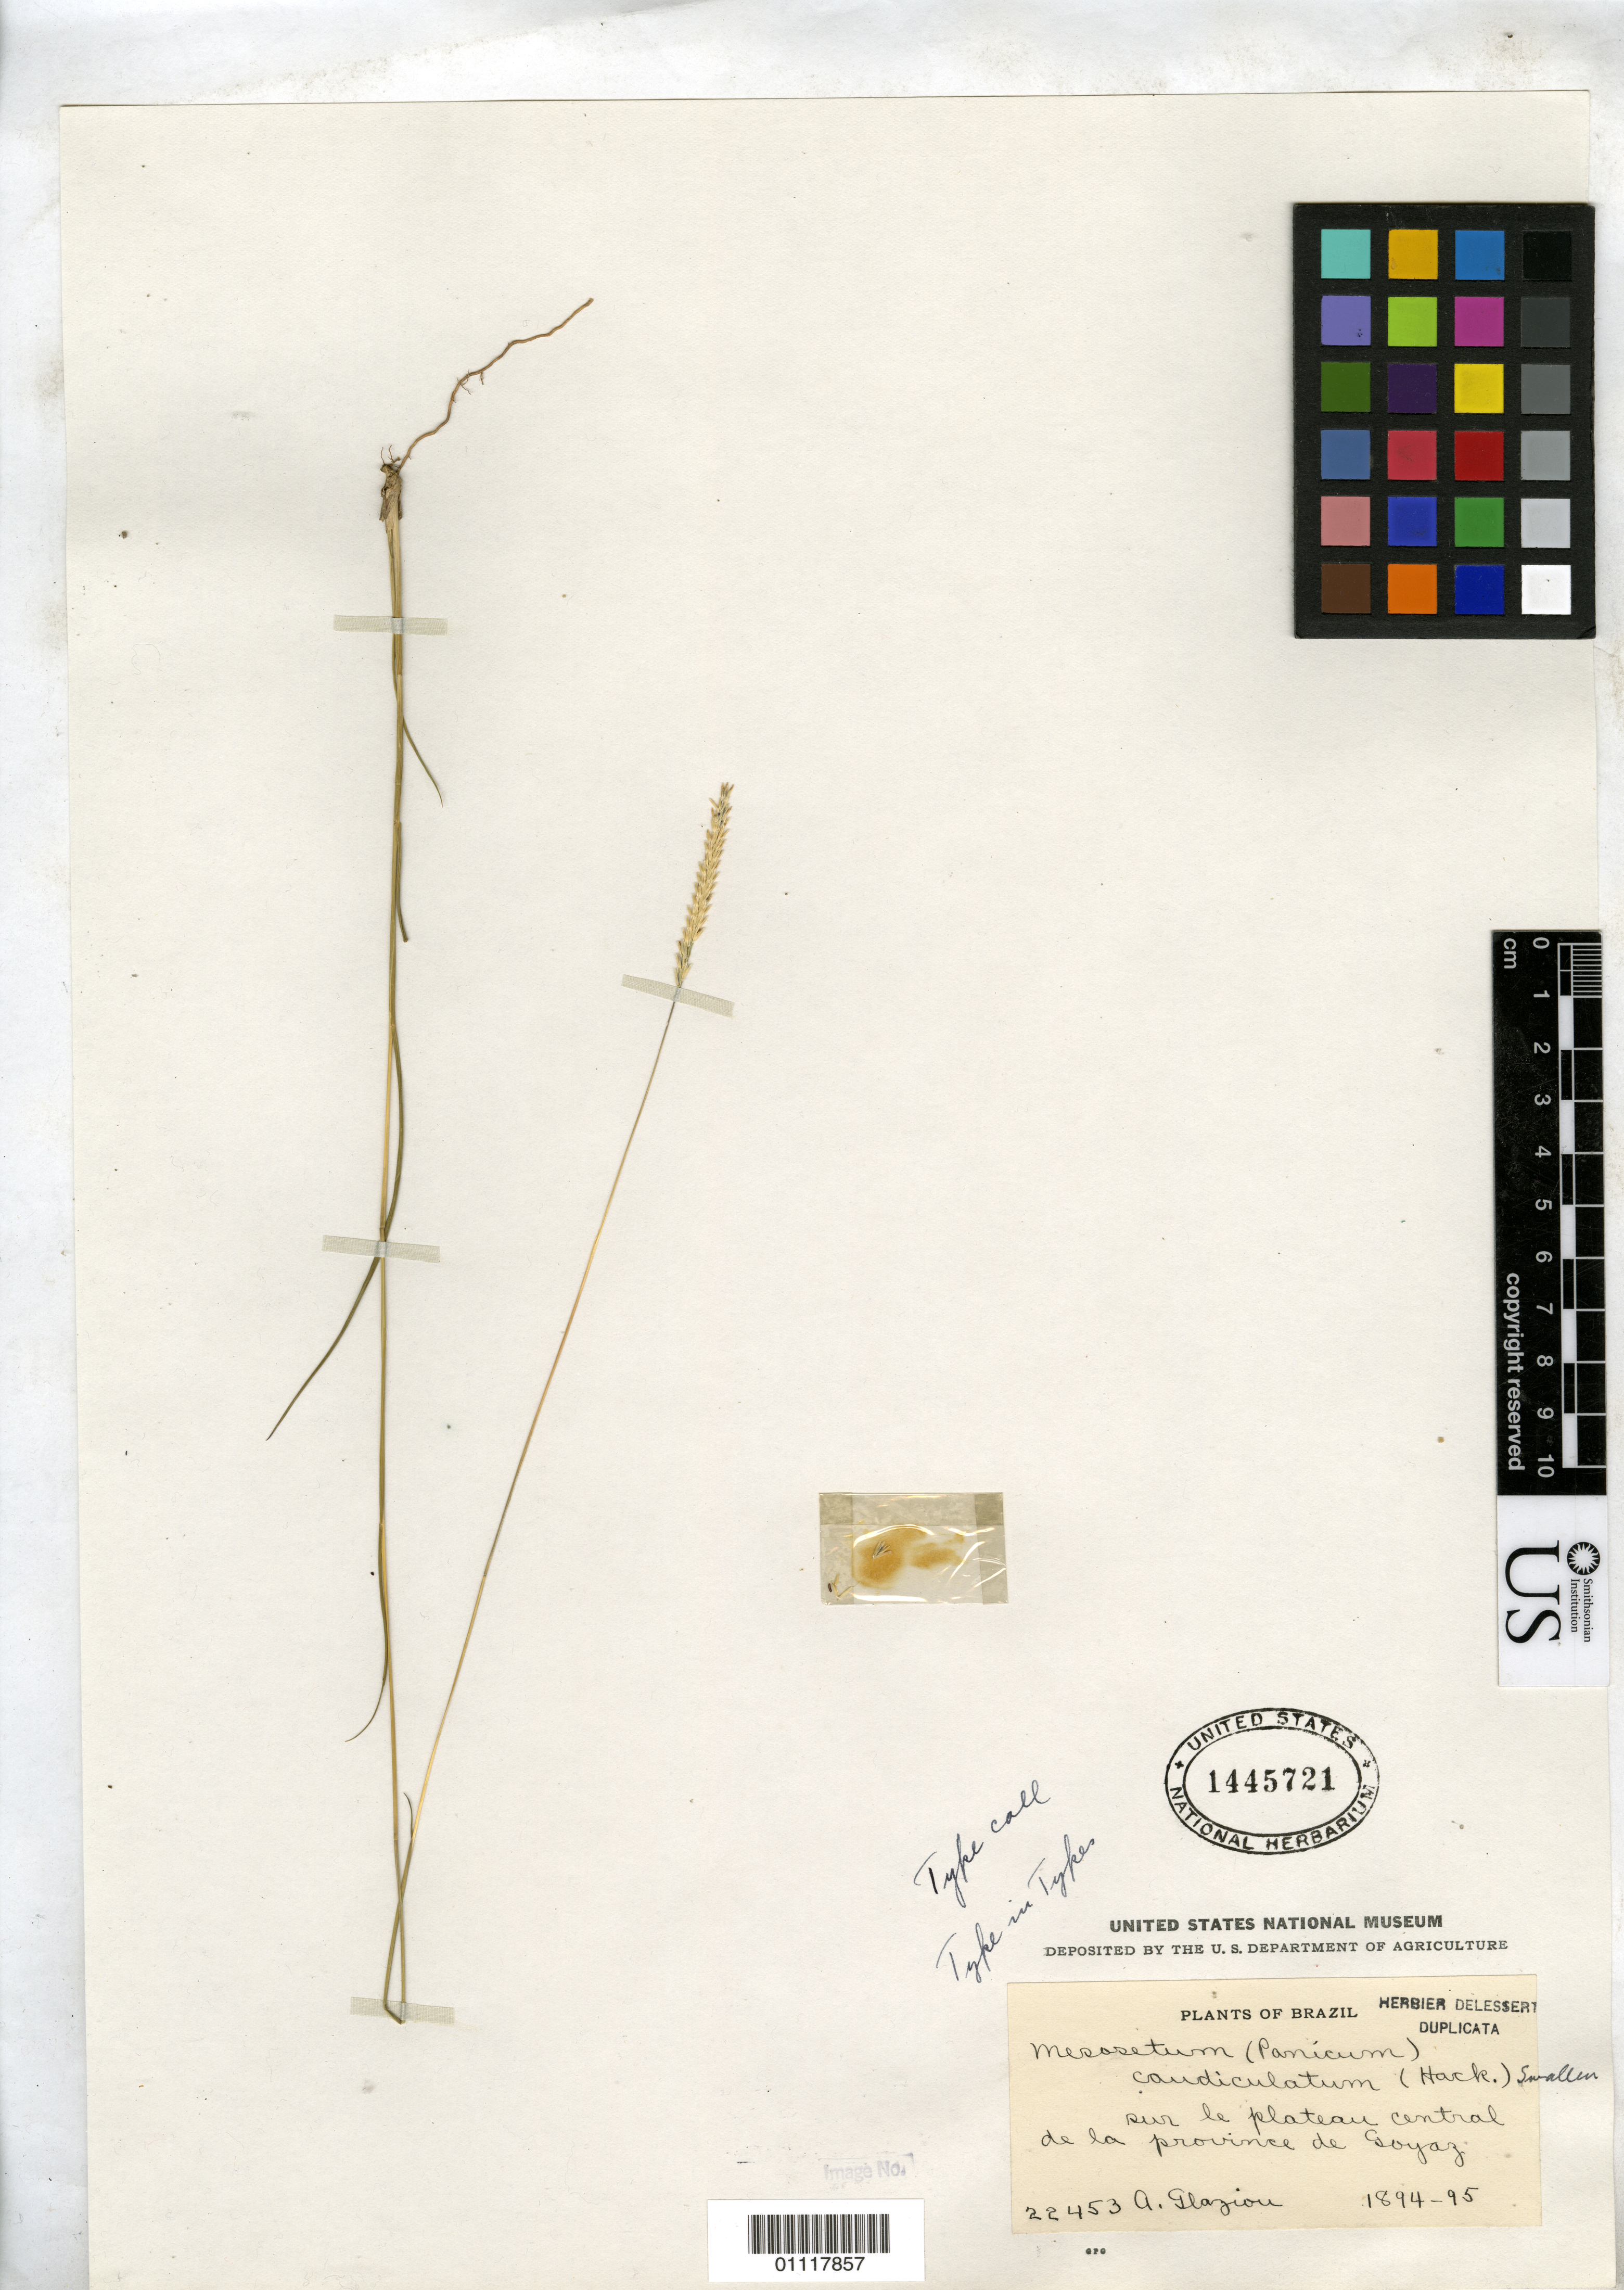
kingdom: Plantae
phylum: Tracheophyta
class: Liliopsida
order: Poales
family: Poaceae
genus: Panicum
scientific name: Panicum caudiculatum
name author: Hack.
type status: Type Collection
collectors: A. F. M. Glaziou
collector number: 22453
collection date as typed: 1894 to -- --- 1895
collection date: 1894/1895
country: Brazil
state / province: Goiás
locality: Sur le plateau central.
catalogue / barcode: US 1445721